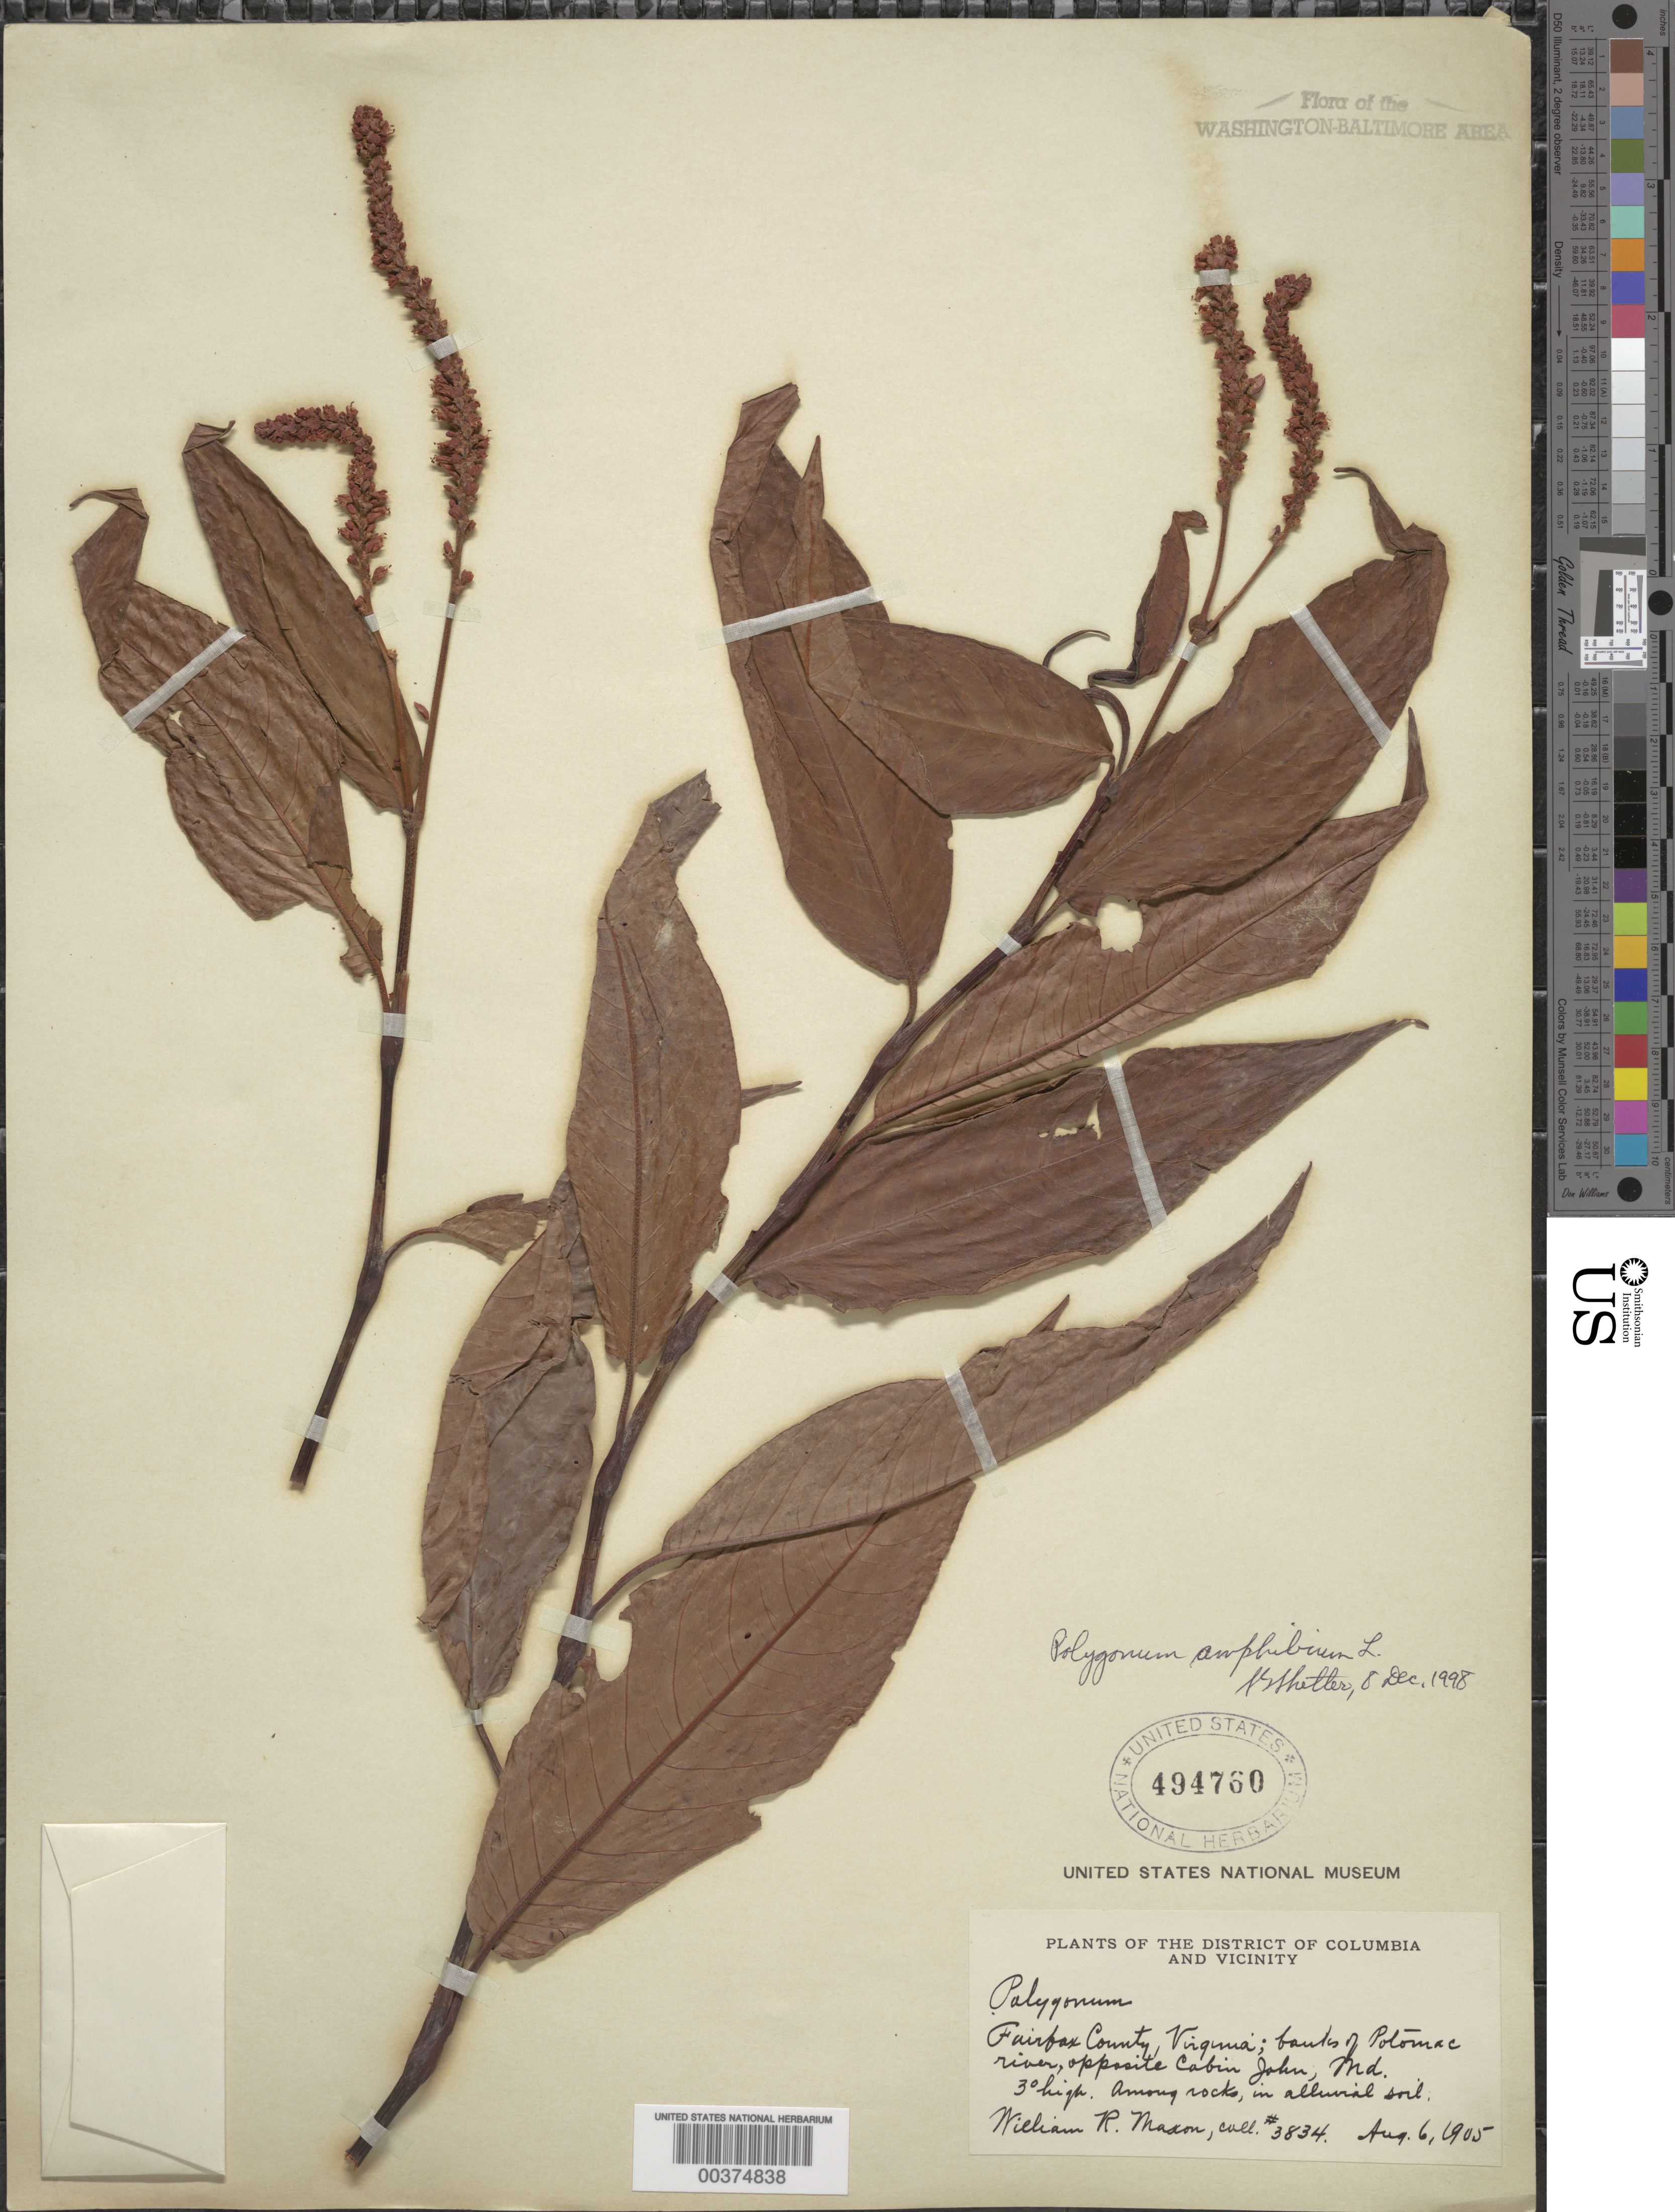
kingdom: Plantae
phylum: Tracheophyta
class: Magnoliopsida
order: Caryophyllales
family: Polygonaceae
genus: Persicaria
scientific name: Persicaria coccinea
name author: (Muhl. ex Willd.) Greene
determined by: Atha, D. E.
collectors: W. R. Maxon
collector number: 3834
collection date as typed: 06 Aug 1905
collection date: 1905-08-06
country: United States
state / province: Virginia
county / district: Fairfax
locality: Potomac banks opposite Cabin John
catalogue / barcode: US 494760